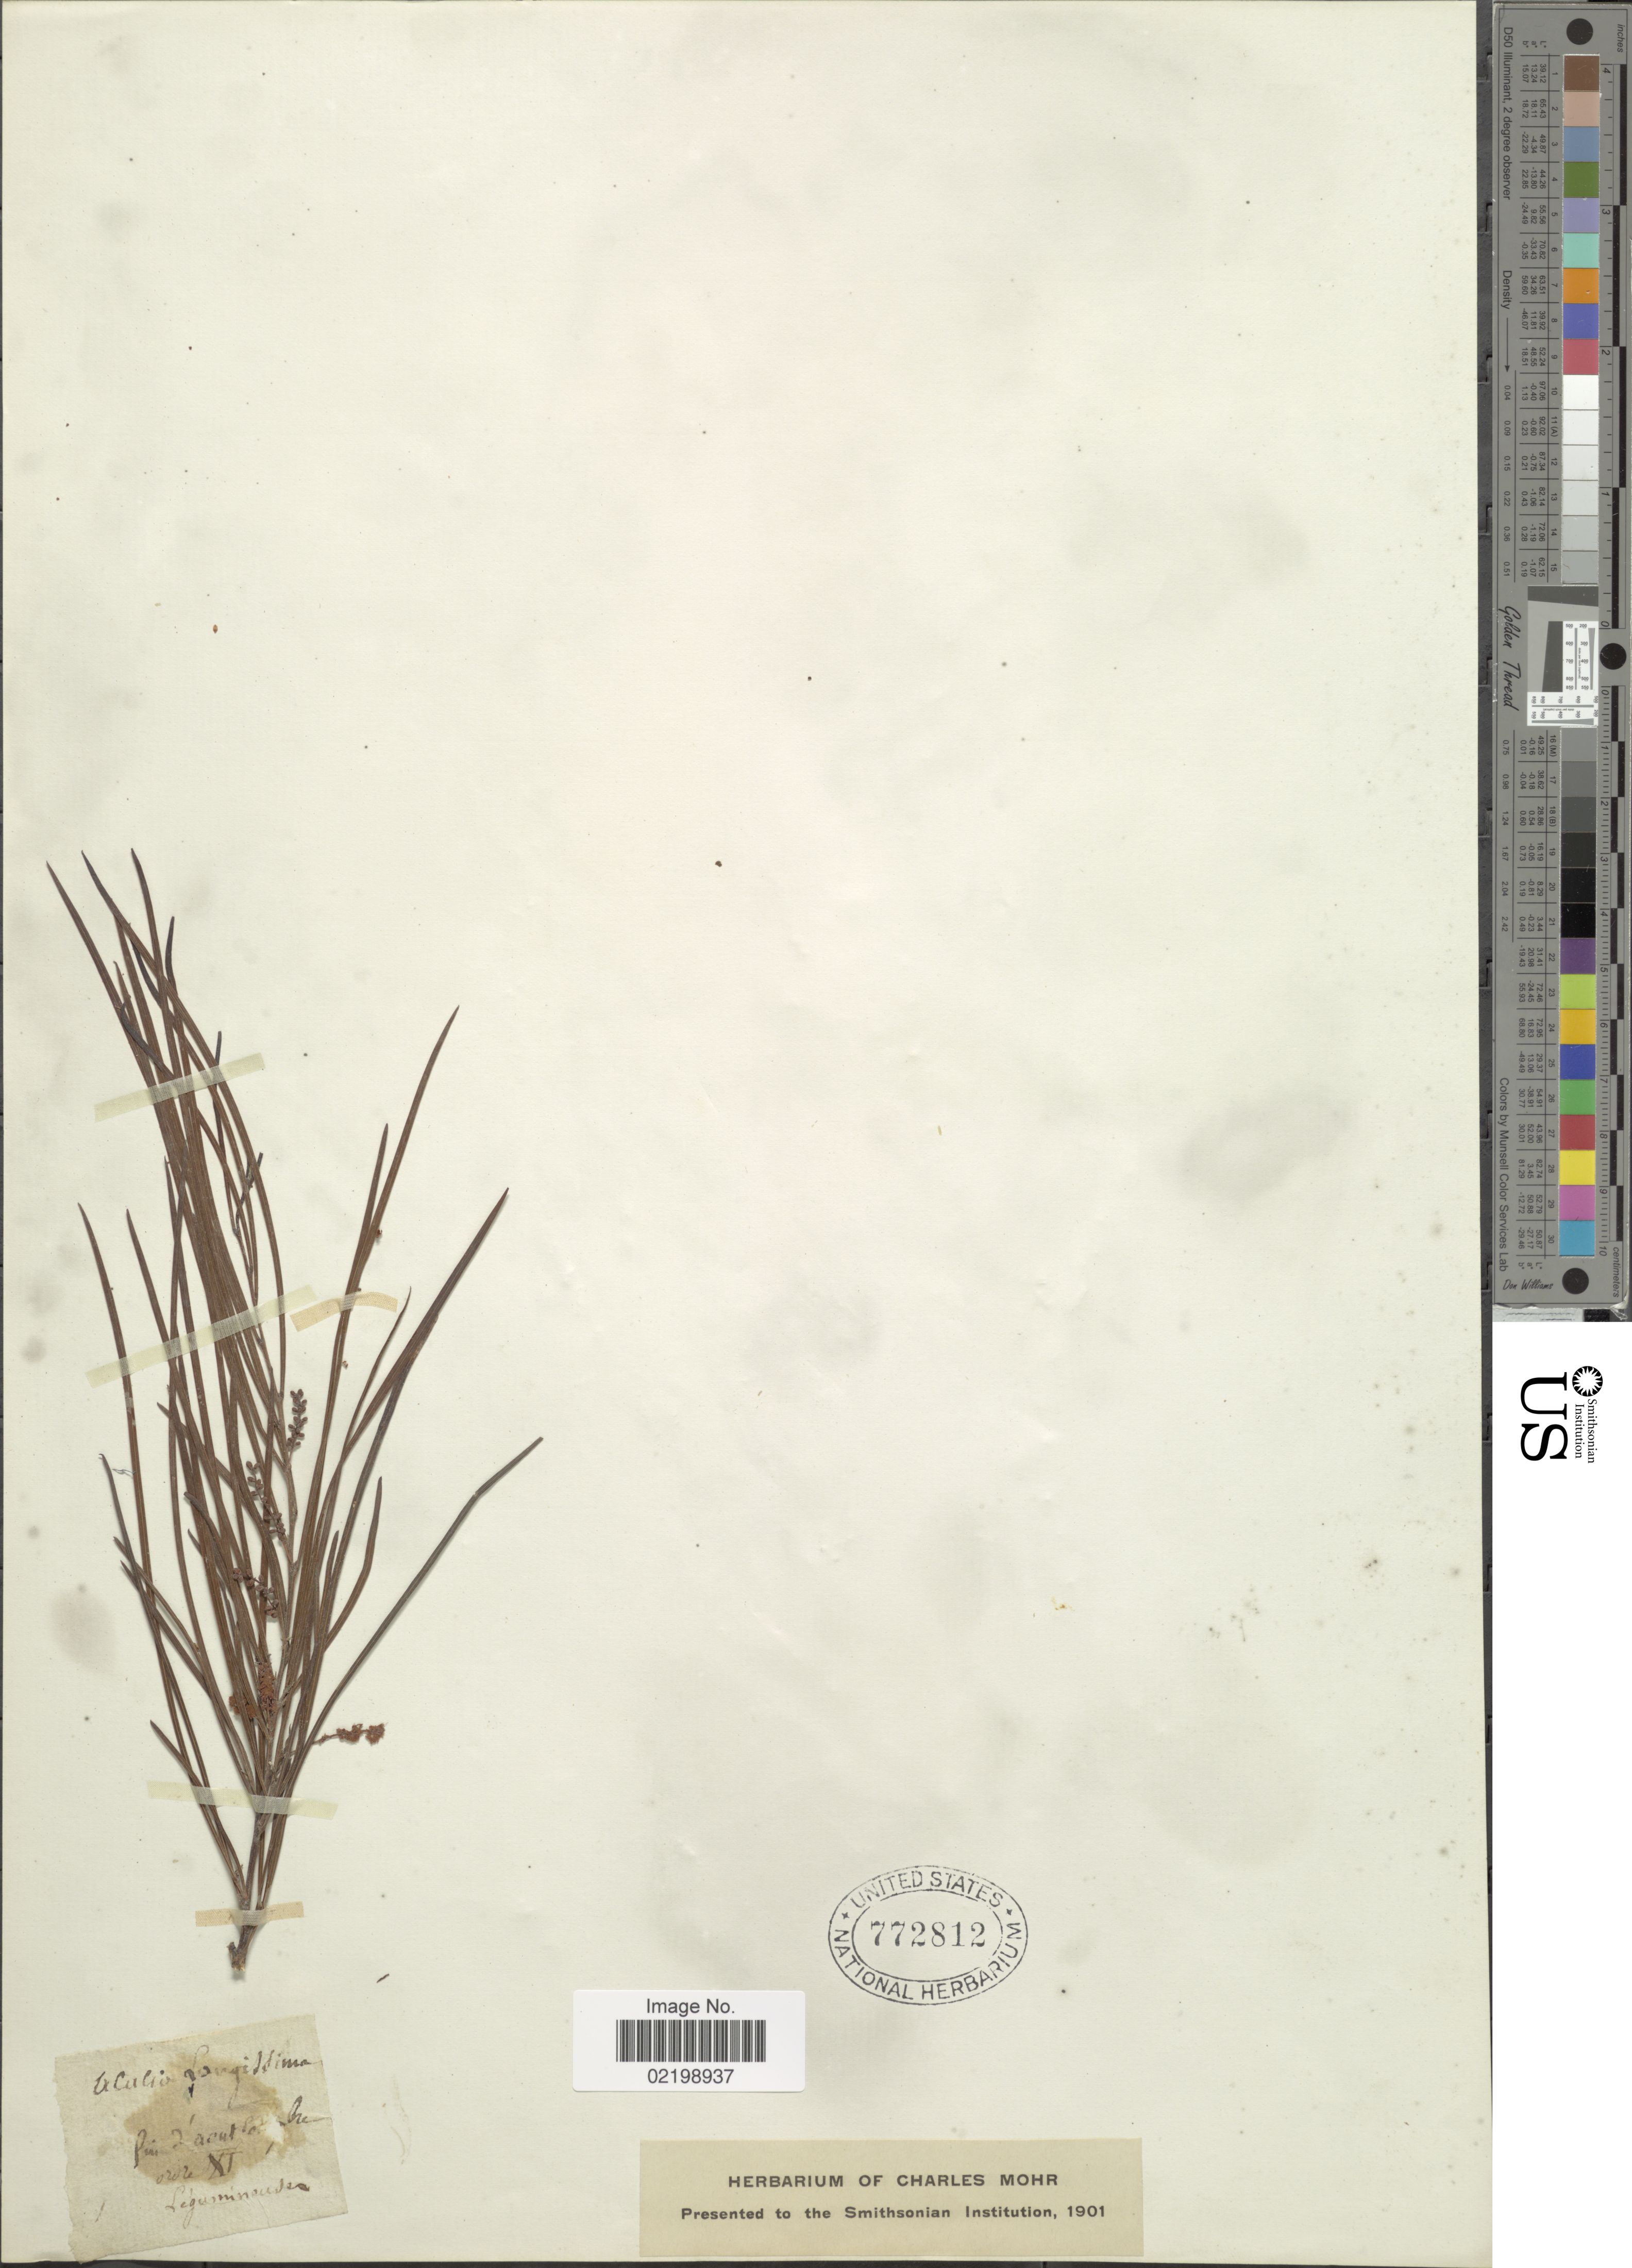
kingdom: Plantae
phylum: Tracheophyta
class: Magnoliopsida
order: Fabales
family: Fabaceae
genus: Acacia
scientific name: Acacia longissima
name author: H.L. Wendl.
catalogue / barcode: US 772812